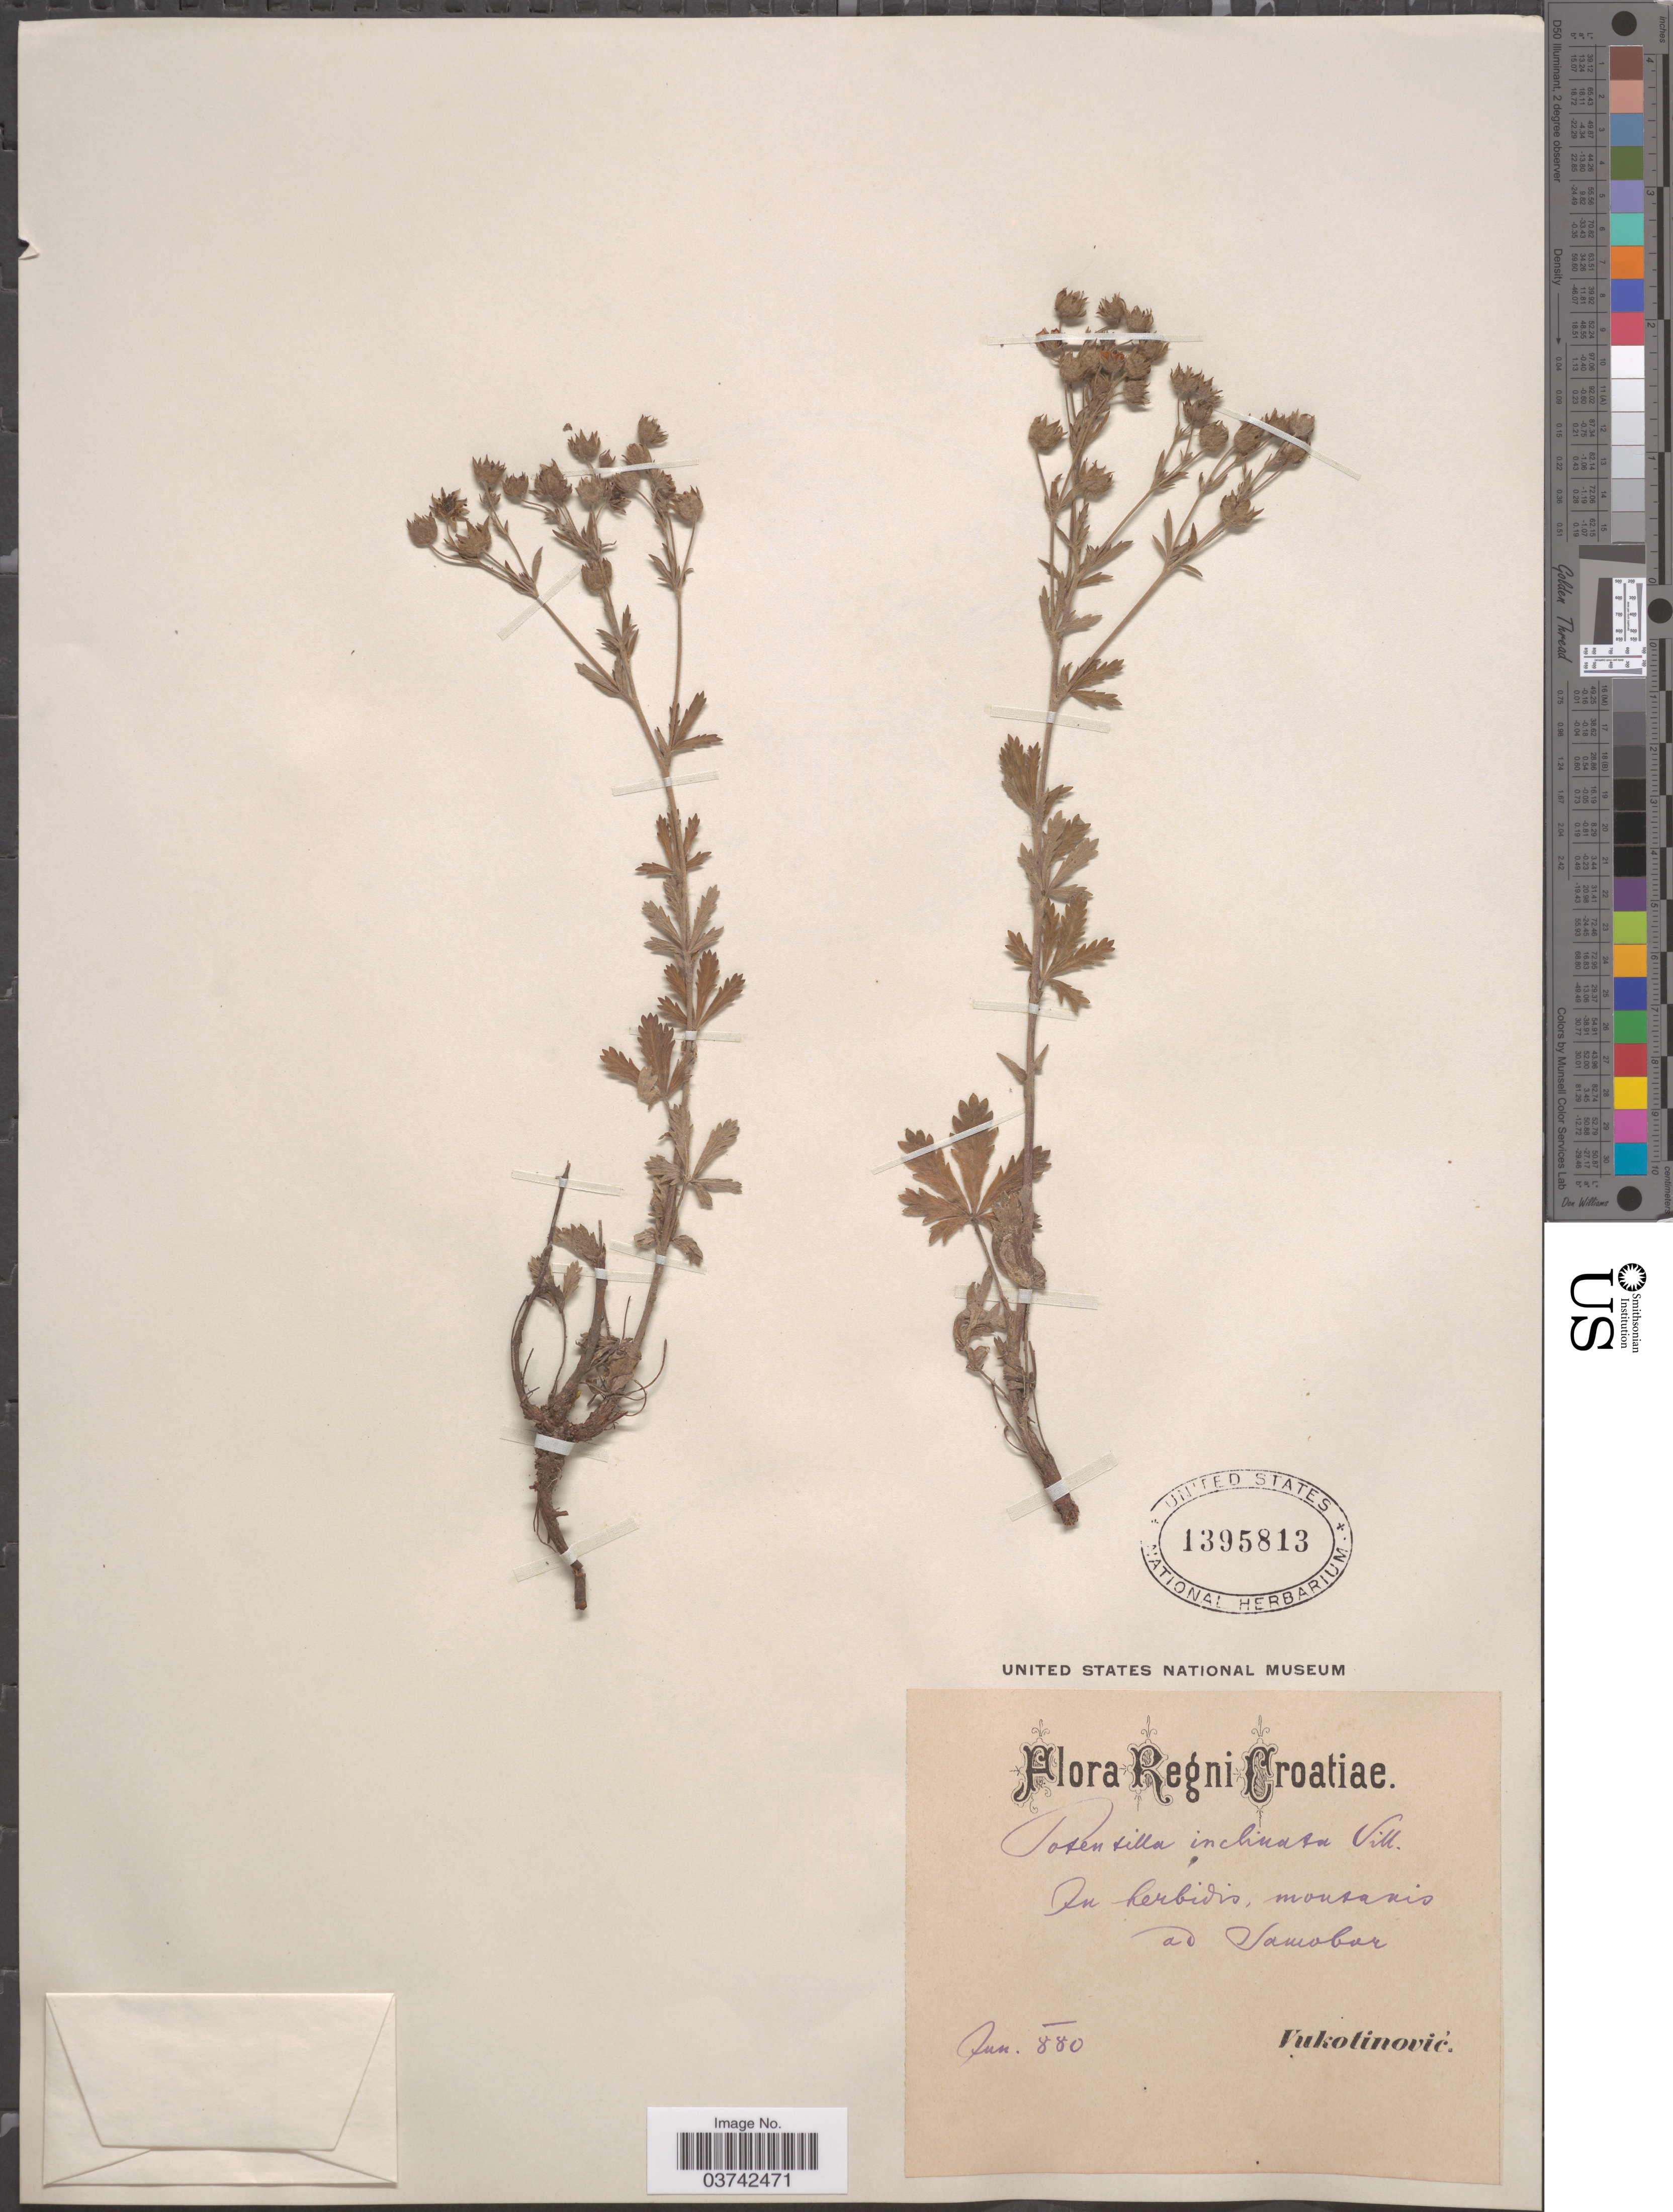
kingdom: Plantae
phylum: Tracheophyta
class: Magnoliopsida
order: Rosales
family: Rosaceae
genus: Potentilla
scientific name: Potentilla inclinata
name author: Vill.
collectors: Vukotinovic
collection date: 1880-06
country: Croatia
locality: In herbidis, montanis ad Samobor.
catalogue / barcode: US 1395813